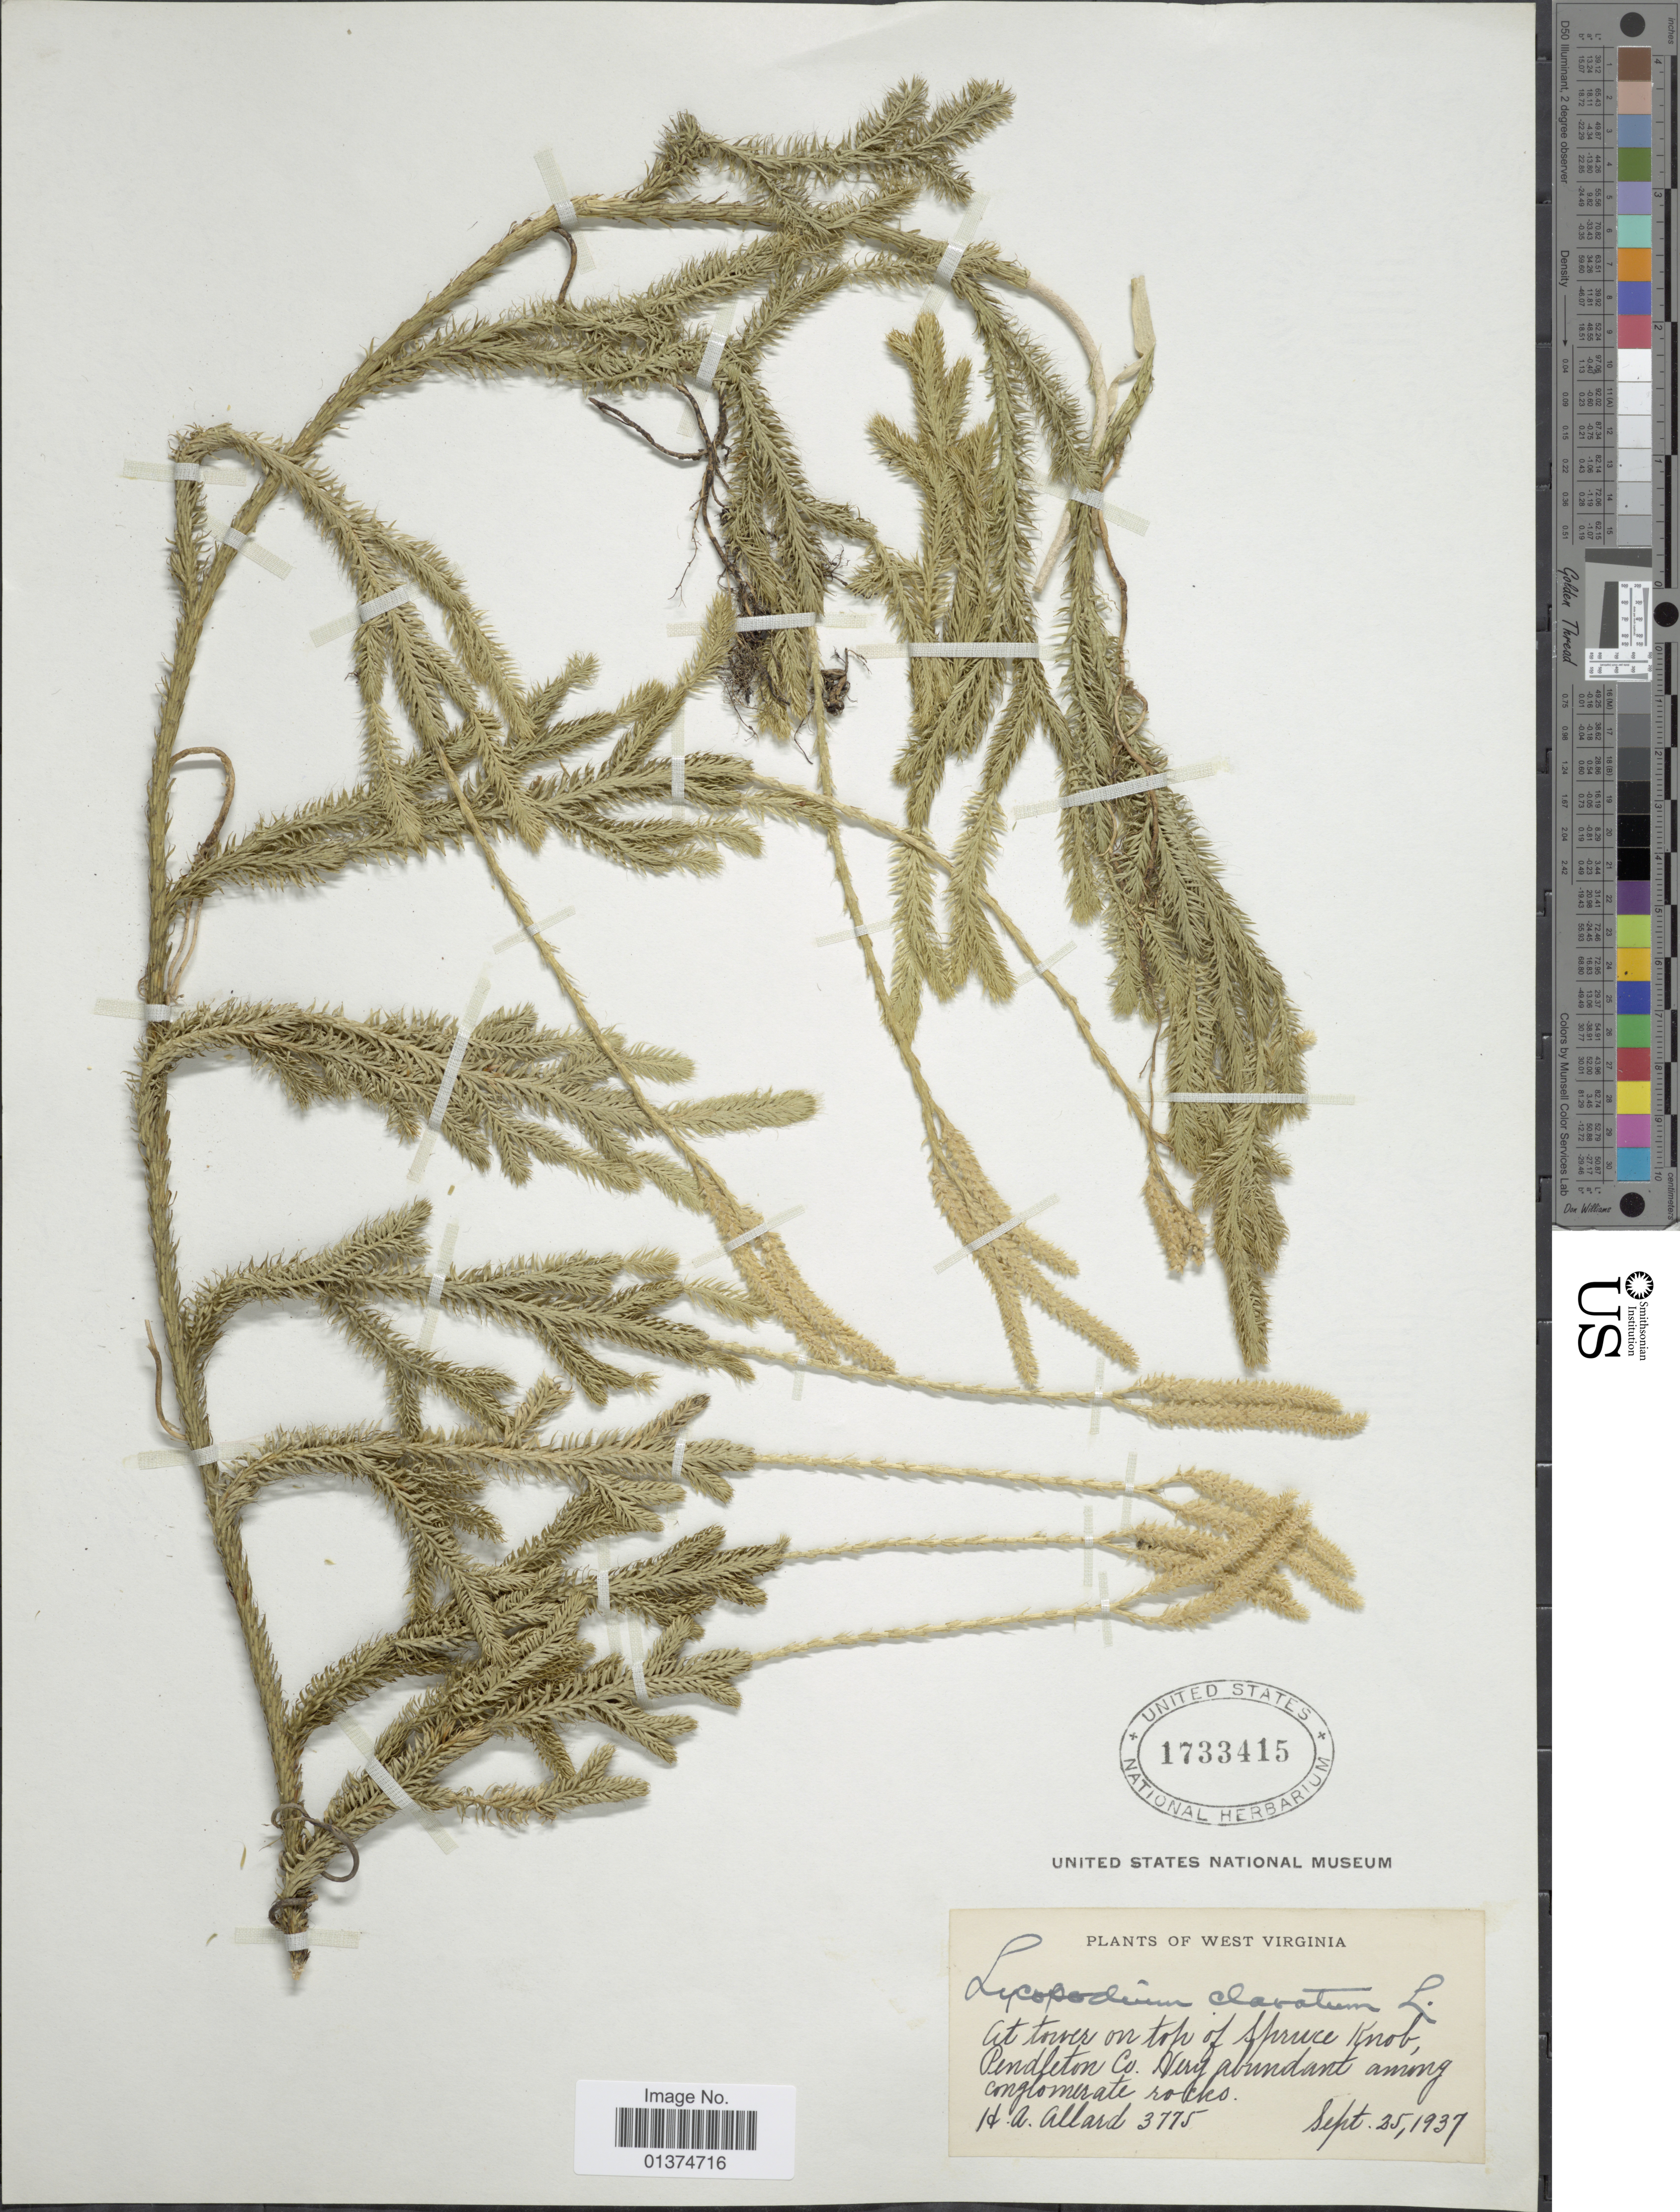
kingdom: Plantae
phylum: Tracheophyta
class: Lycopodiopsida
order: Lycopodiales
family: Lycopodiaceae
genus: Lycopodium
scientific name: Lycopodium clavatum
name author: L.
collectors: H. A. Allard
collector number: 3775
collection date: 1937-09-25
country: United States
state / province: West Virginia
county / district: Pendleton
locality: Very abundant among conglomerate rocks. At tower on top of Spruce Knob, Pendleton Co.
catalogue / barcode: US 1733415